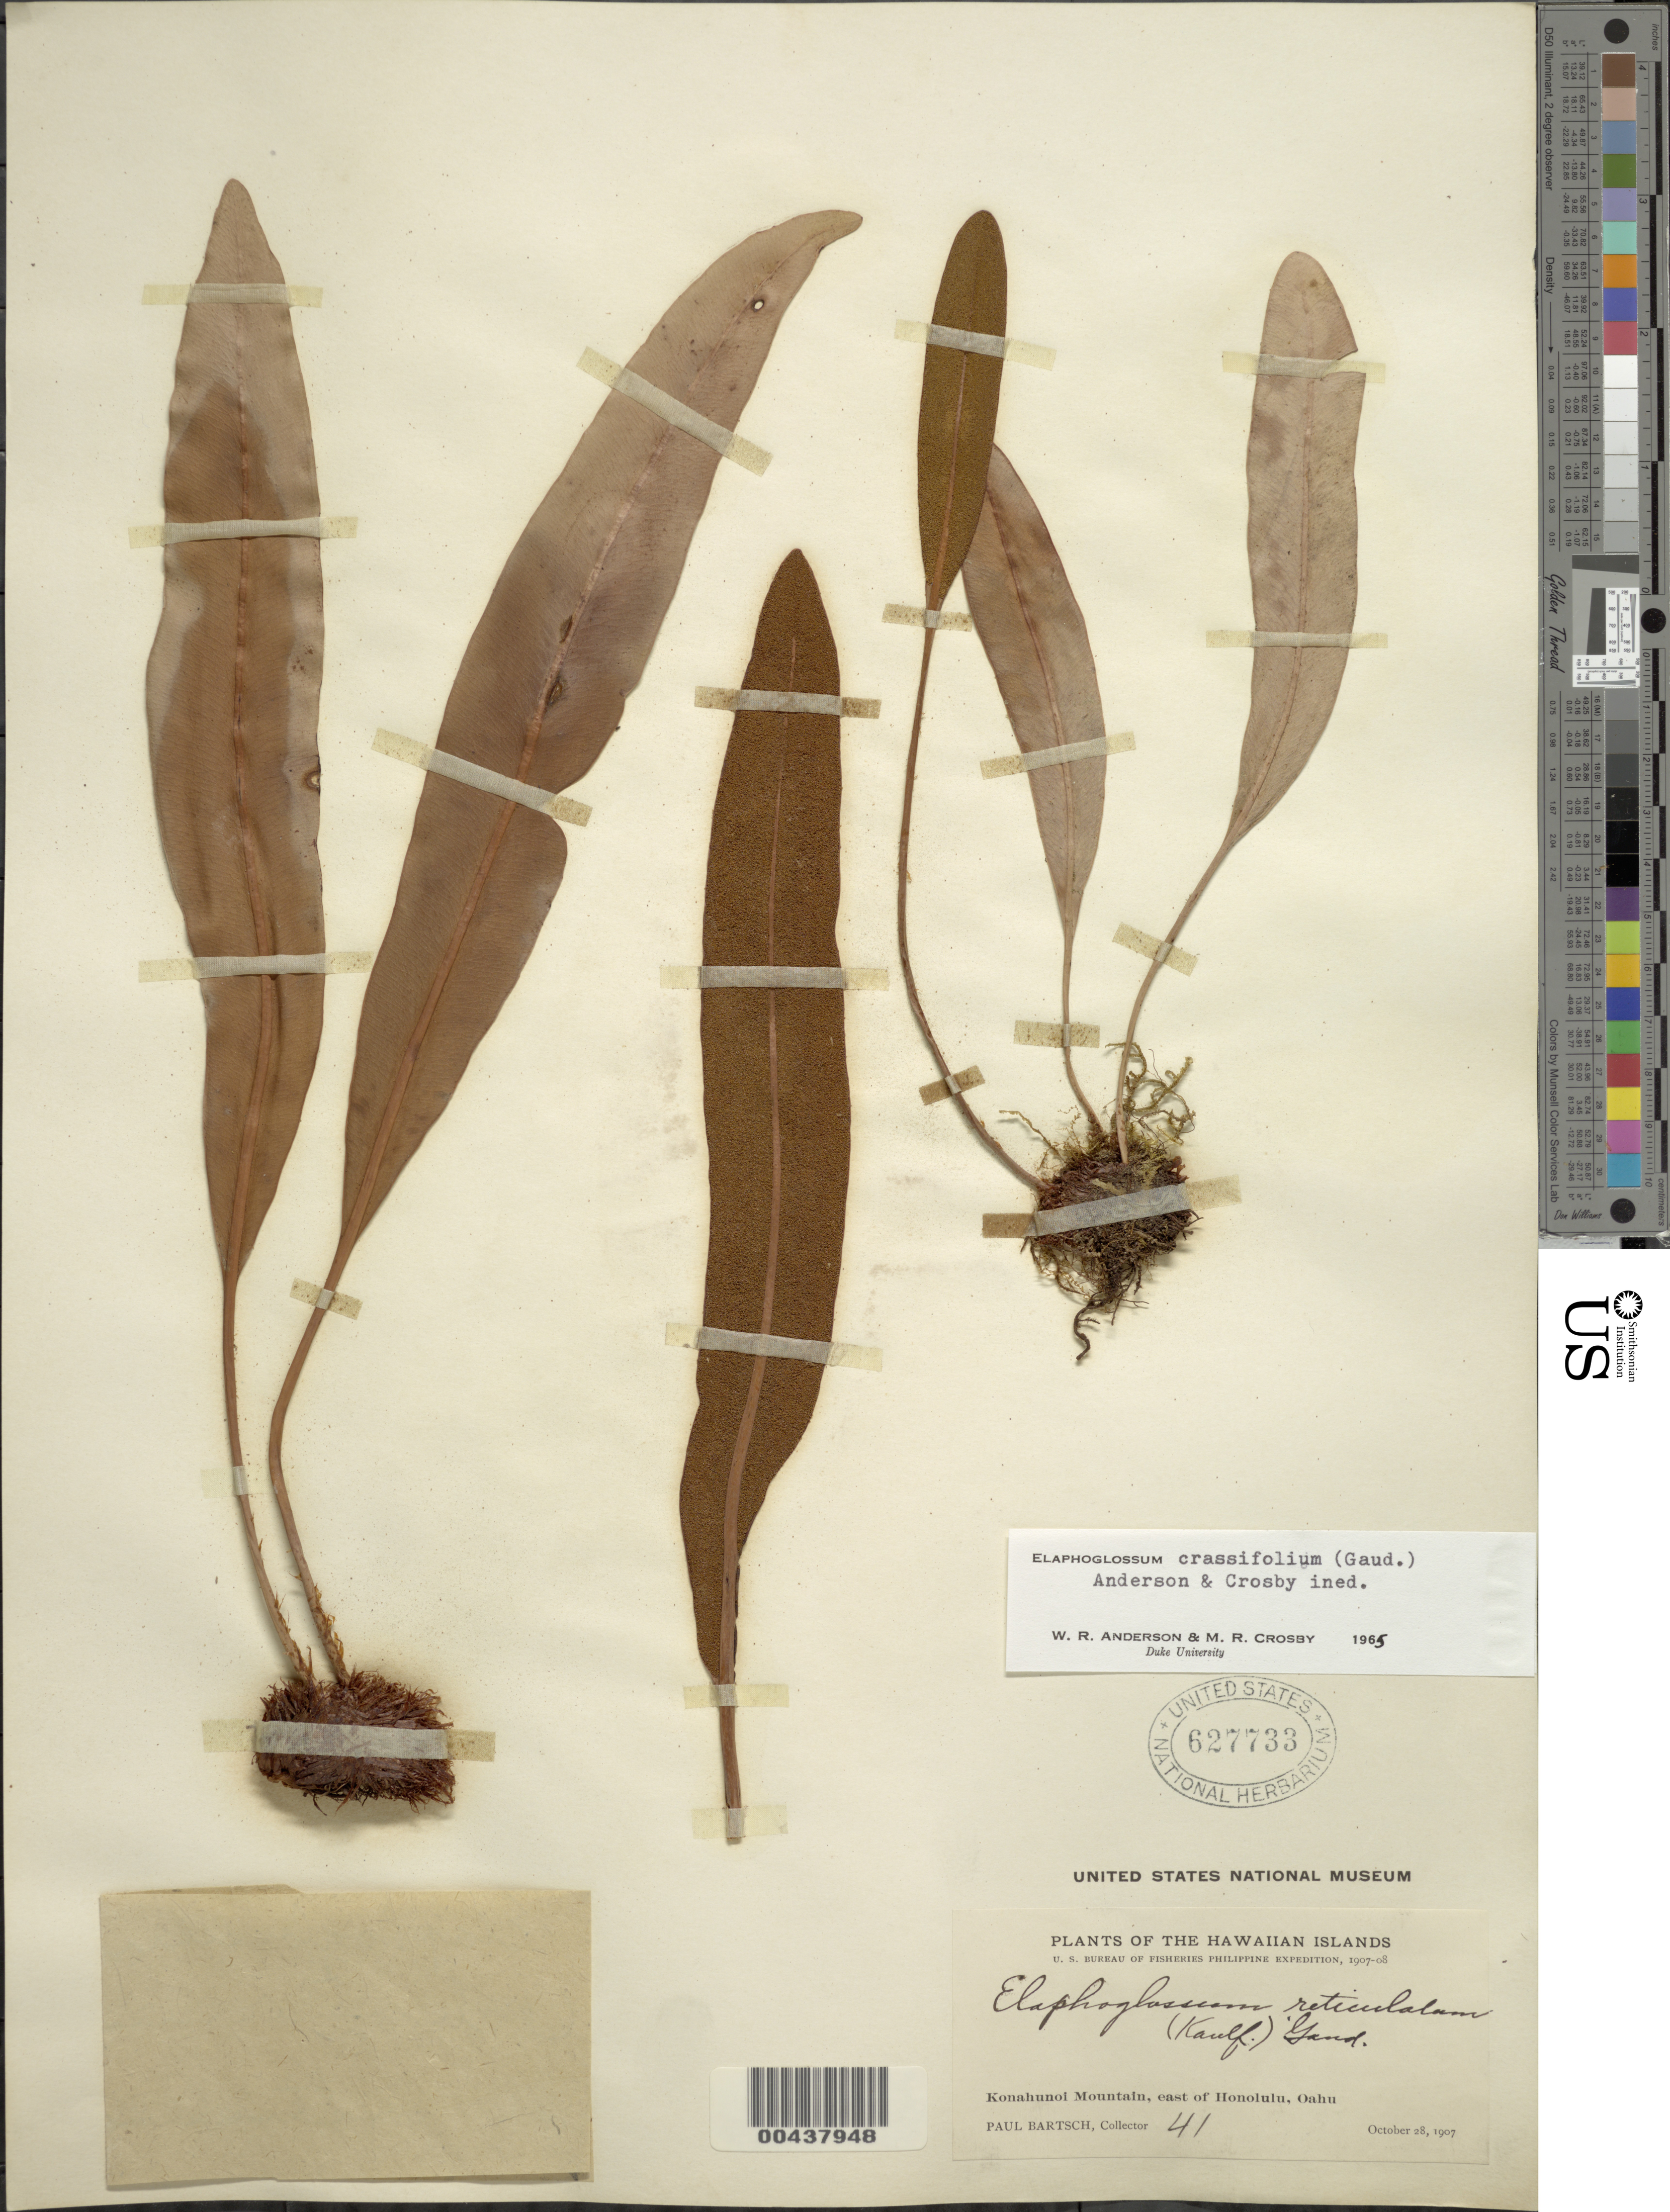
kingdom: Plantae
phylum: Tracheophyta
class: Polypodiopsida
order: Polypodiales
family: Dryopteridaceae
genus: Elaphoglossum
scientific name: Elaphoglossum crassifolium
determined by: Anderson, W. R.; Crosby, M.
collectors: P. Bartsch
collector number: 41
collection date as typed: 28 Oct 1907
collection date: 1907-10-28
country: United States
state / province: Hawaii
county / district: Honolulu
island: Oahu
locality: Konahunoi Mountain, E of Honolulu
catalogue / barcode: US 627733